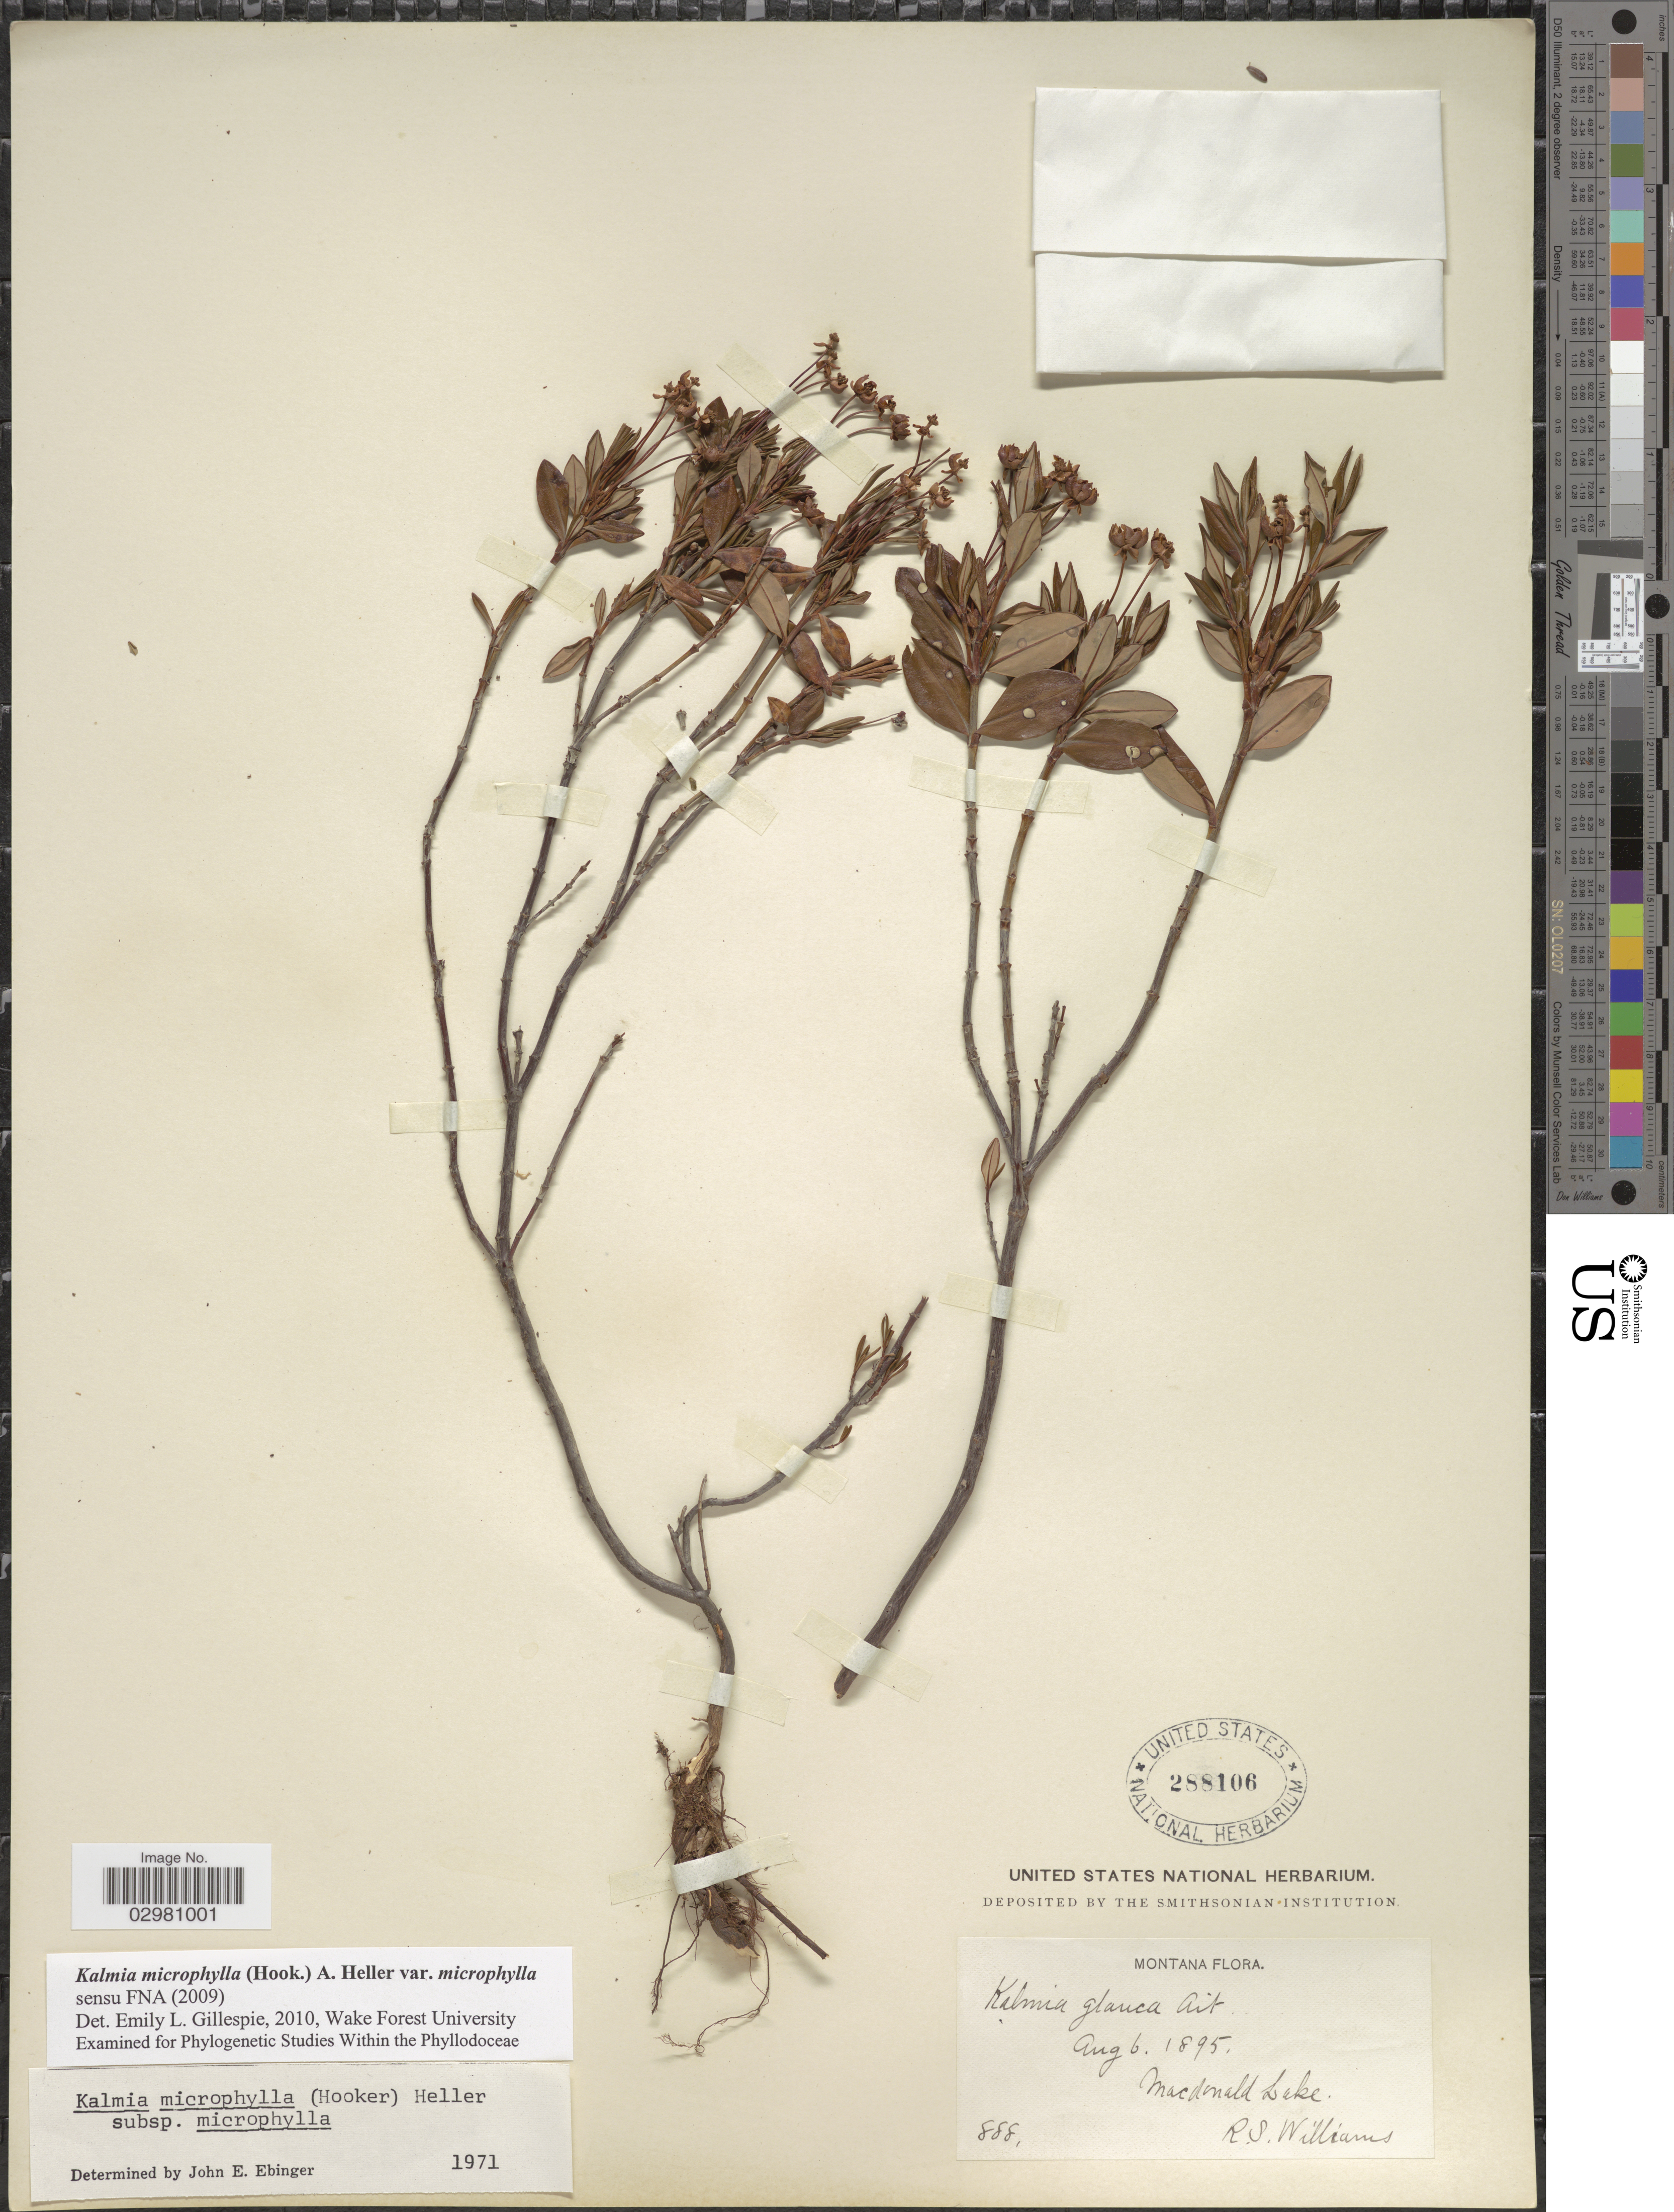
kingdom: Plantae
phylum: Tracheophyta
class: Magnoliopsida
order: Ericales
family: Ericaceae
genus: Kalmia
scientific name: Kalmia microphylla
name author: (Hook.) A. Heller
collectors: R. S. Williams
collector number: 888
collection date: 1895-08-06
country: United States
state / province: Montana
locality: Macdonald Lake.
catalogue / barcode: US 288106